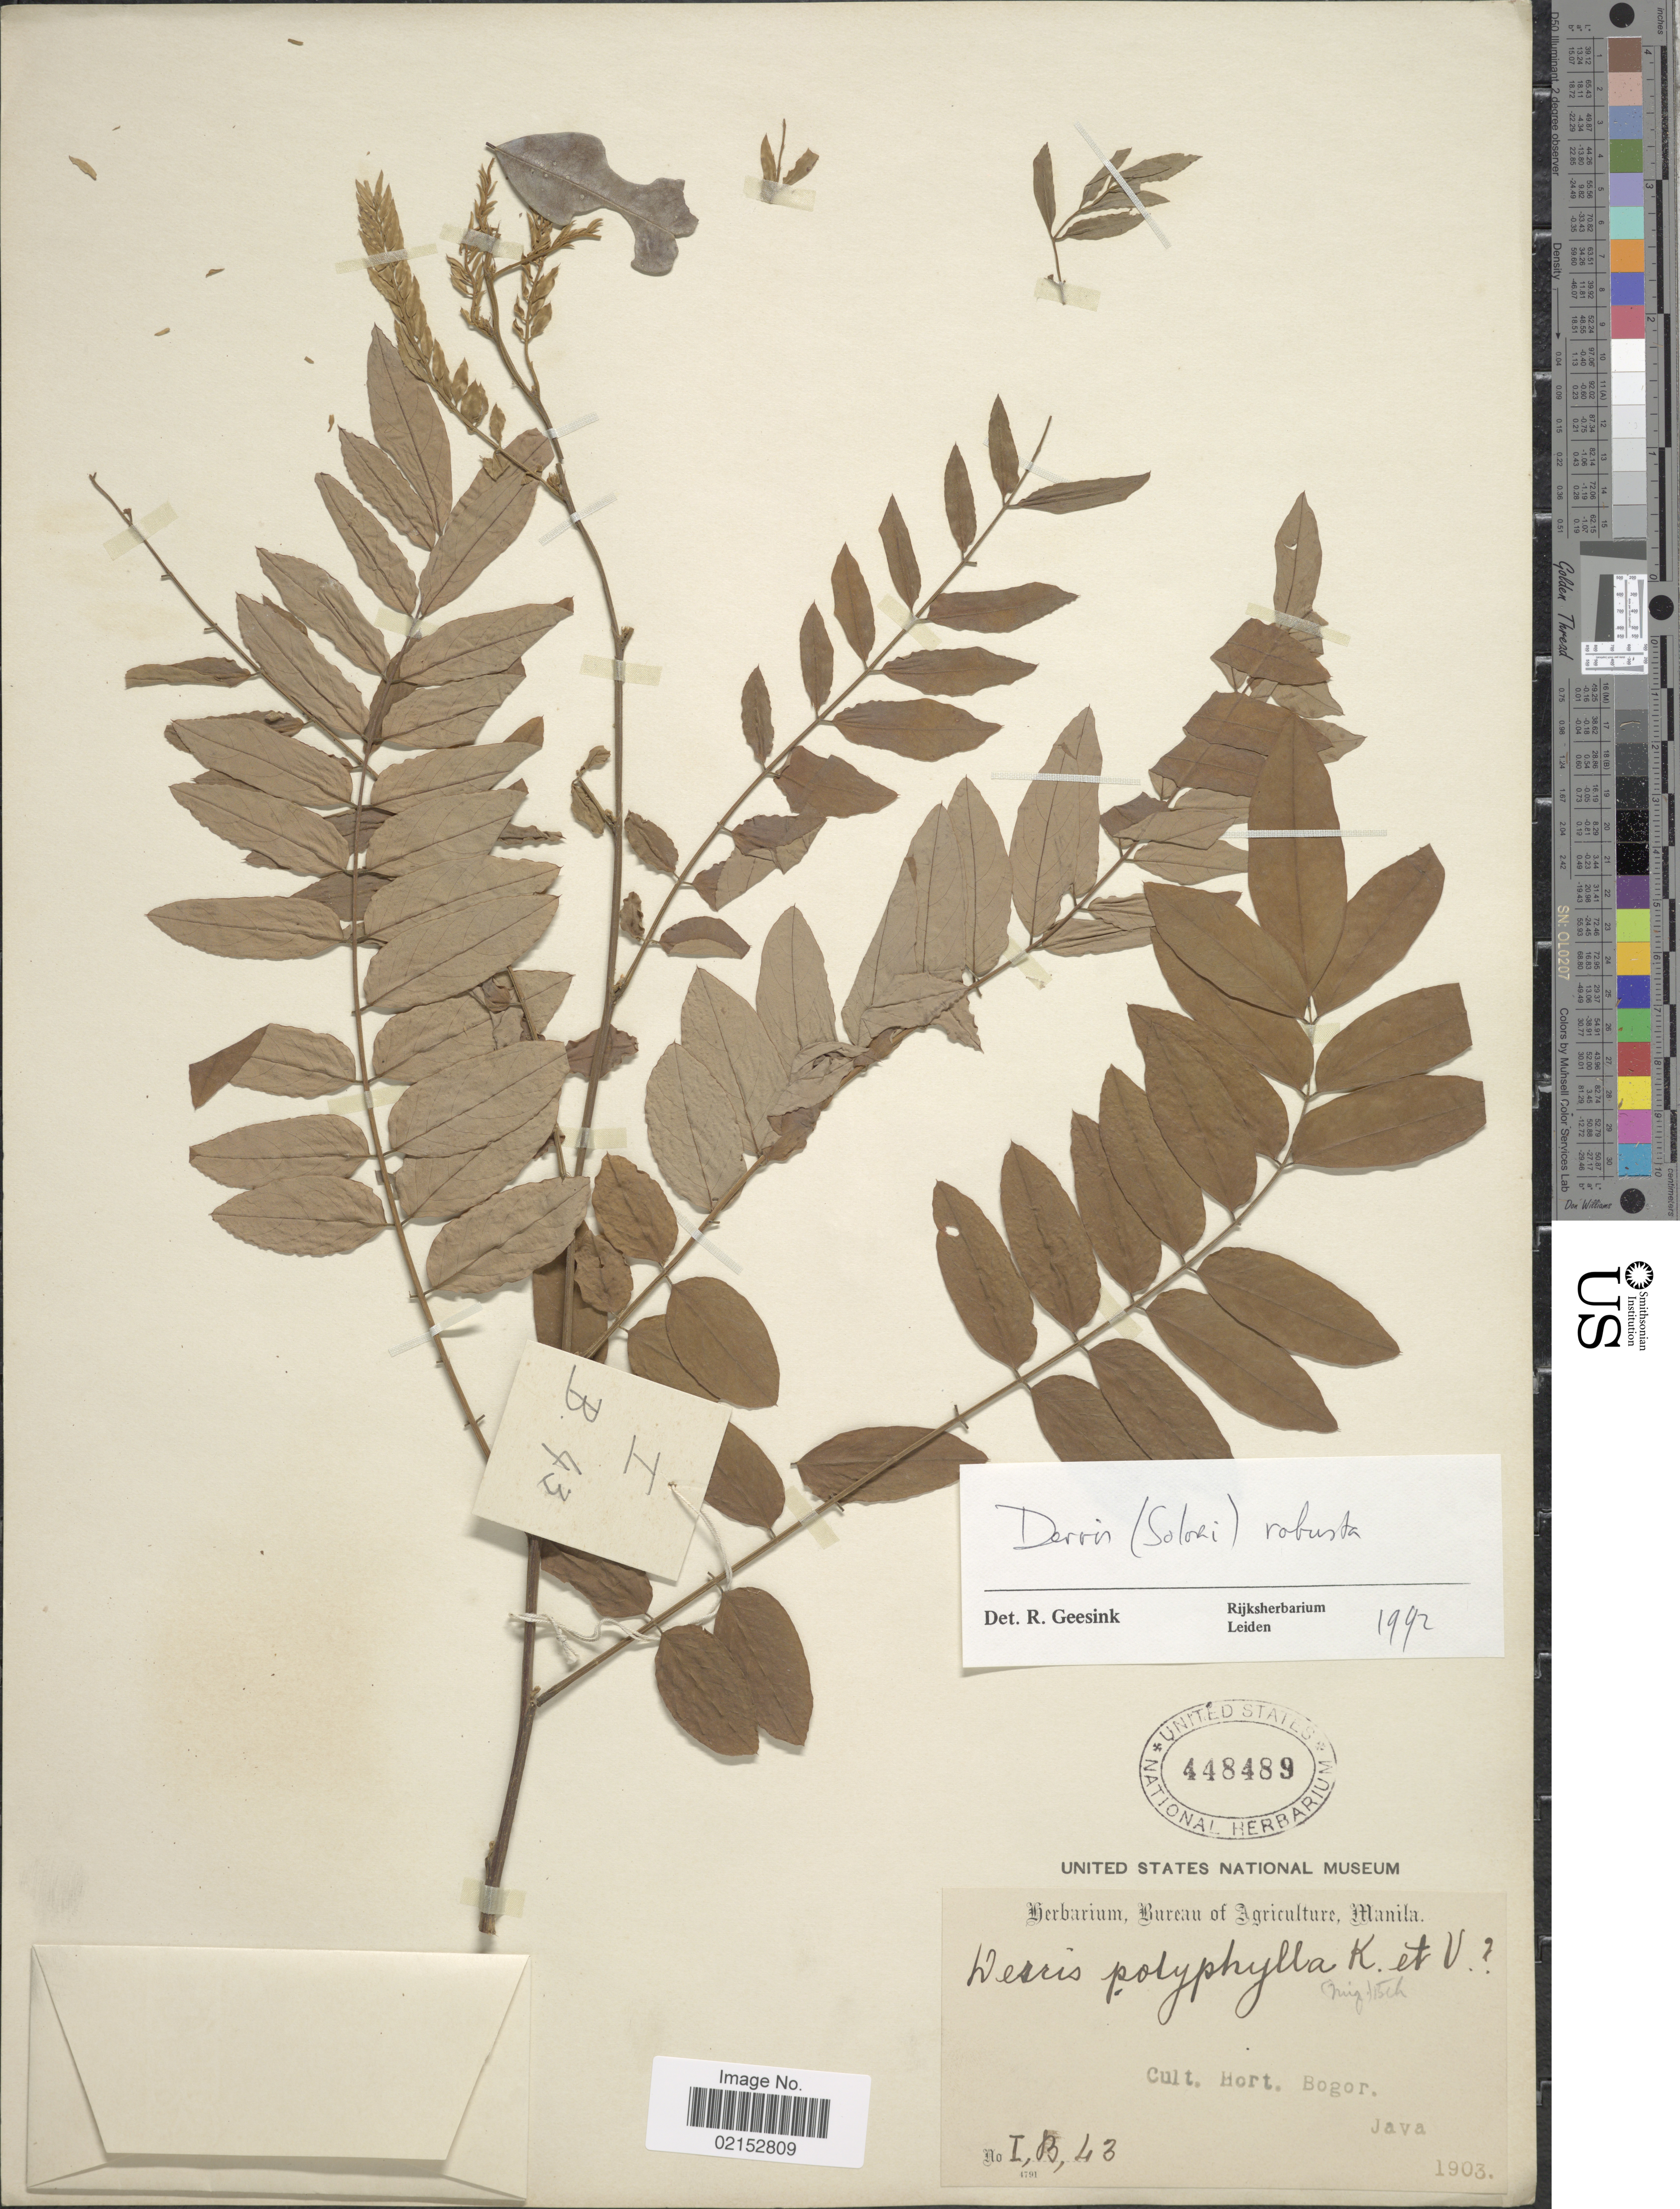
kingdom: Plantae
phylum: Tracheophyta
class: Magnoliopsida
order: Fabales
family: Fabaceae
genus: Brachypterum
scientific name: Brachypterum robustum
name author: (Roxb. ex DC.) Adema & Sirich.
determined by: Strong, Mark T., (BOT), Smithsonian Institution - National Museum of Natural History (UNITED STATES)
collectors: ex Herb. Bur. Agric. Manila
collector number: IB 43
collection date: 1903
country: Indonesia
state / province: Java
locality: Hort. Bogor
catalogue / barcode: US 448489